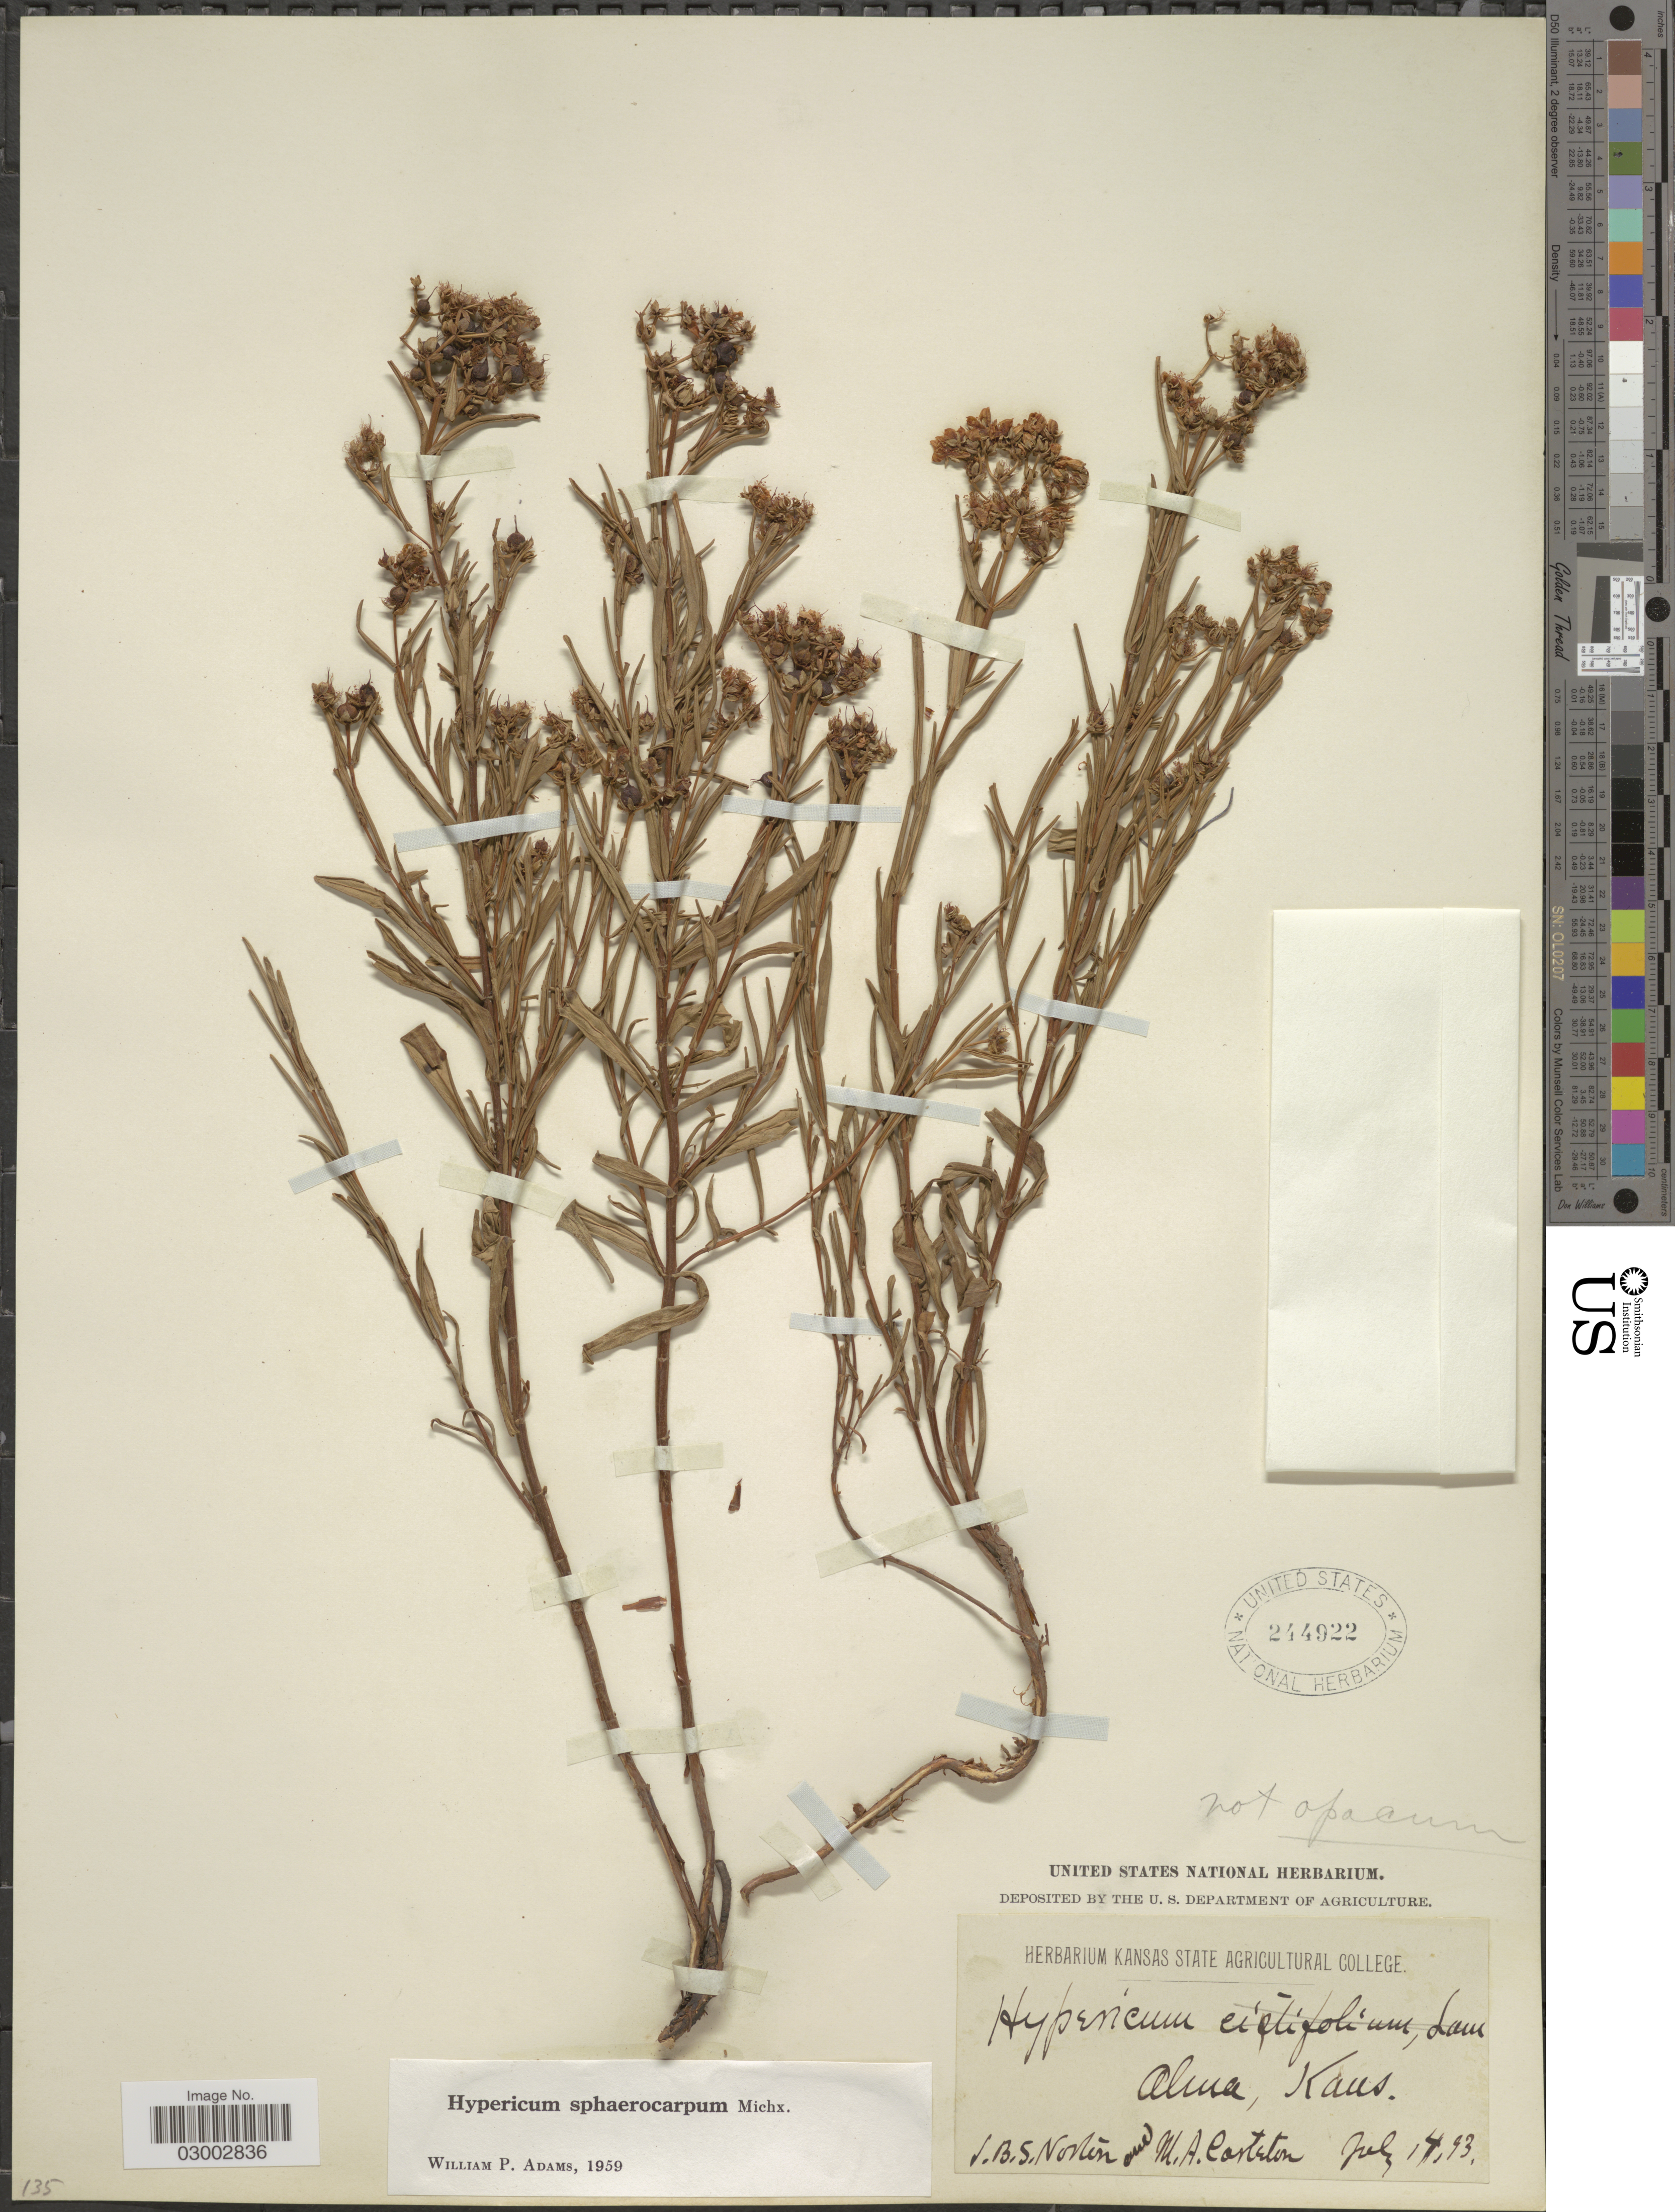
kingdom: Plantae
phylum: Tracheophyta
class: Magnoliopsida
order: Malpighiales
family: Hypericaceae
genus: Hypericum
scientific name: Hypericum sphaerocarpum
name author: Michx.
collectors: J. B. S. Norton & M. Corteton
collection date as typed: Transcribed d/m/y: 14/7/93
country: United States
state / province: Kansas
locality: Alma, Kans.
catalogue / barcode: US 244922